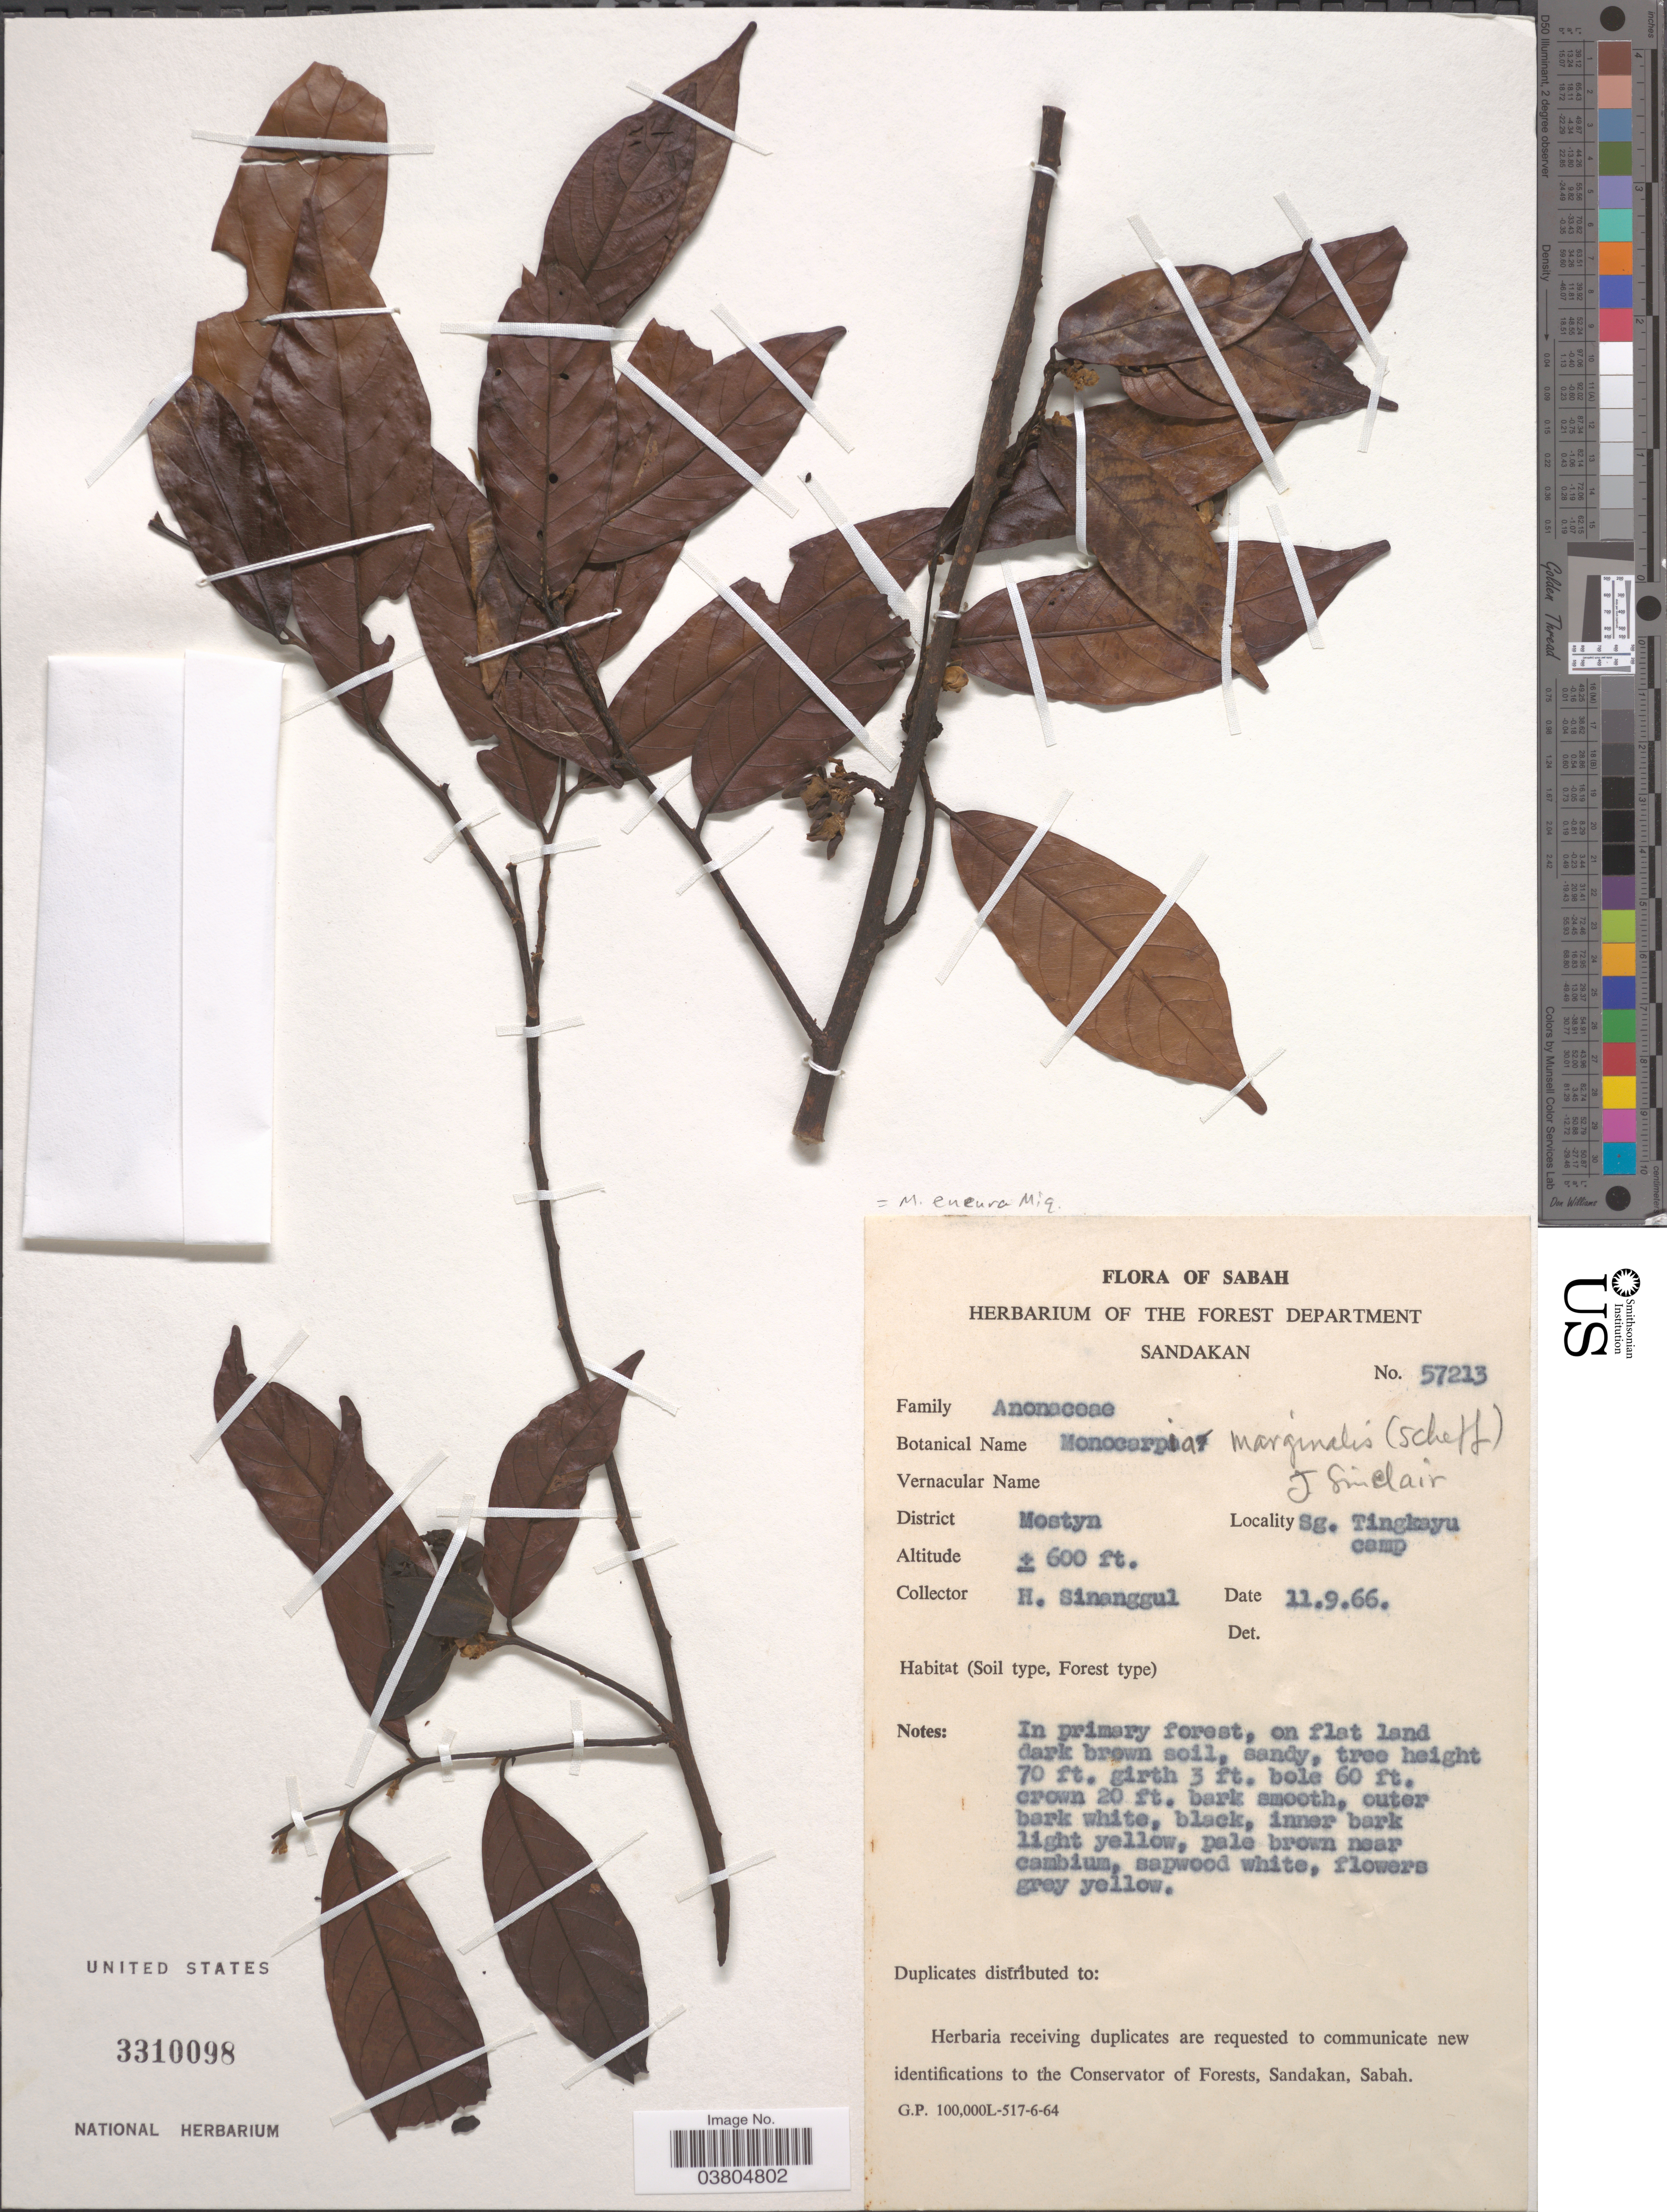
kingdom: Plantae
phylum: Tracheophyta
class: Magnoliopsida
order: Magnoliales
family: Annonaceae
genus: Monocarpia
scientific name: Monocarpia euneura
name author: Miq.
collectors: H. Sinanggul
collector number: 57213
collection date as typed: Transcribed d/m/y: 11/9/66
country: Malaysia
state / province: Sabah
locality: District Mostyn. Sg. Tingkayu camp.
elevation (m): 183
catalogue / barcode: US 3310098